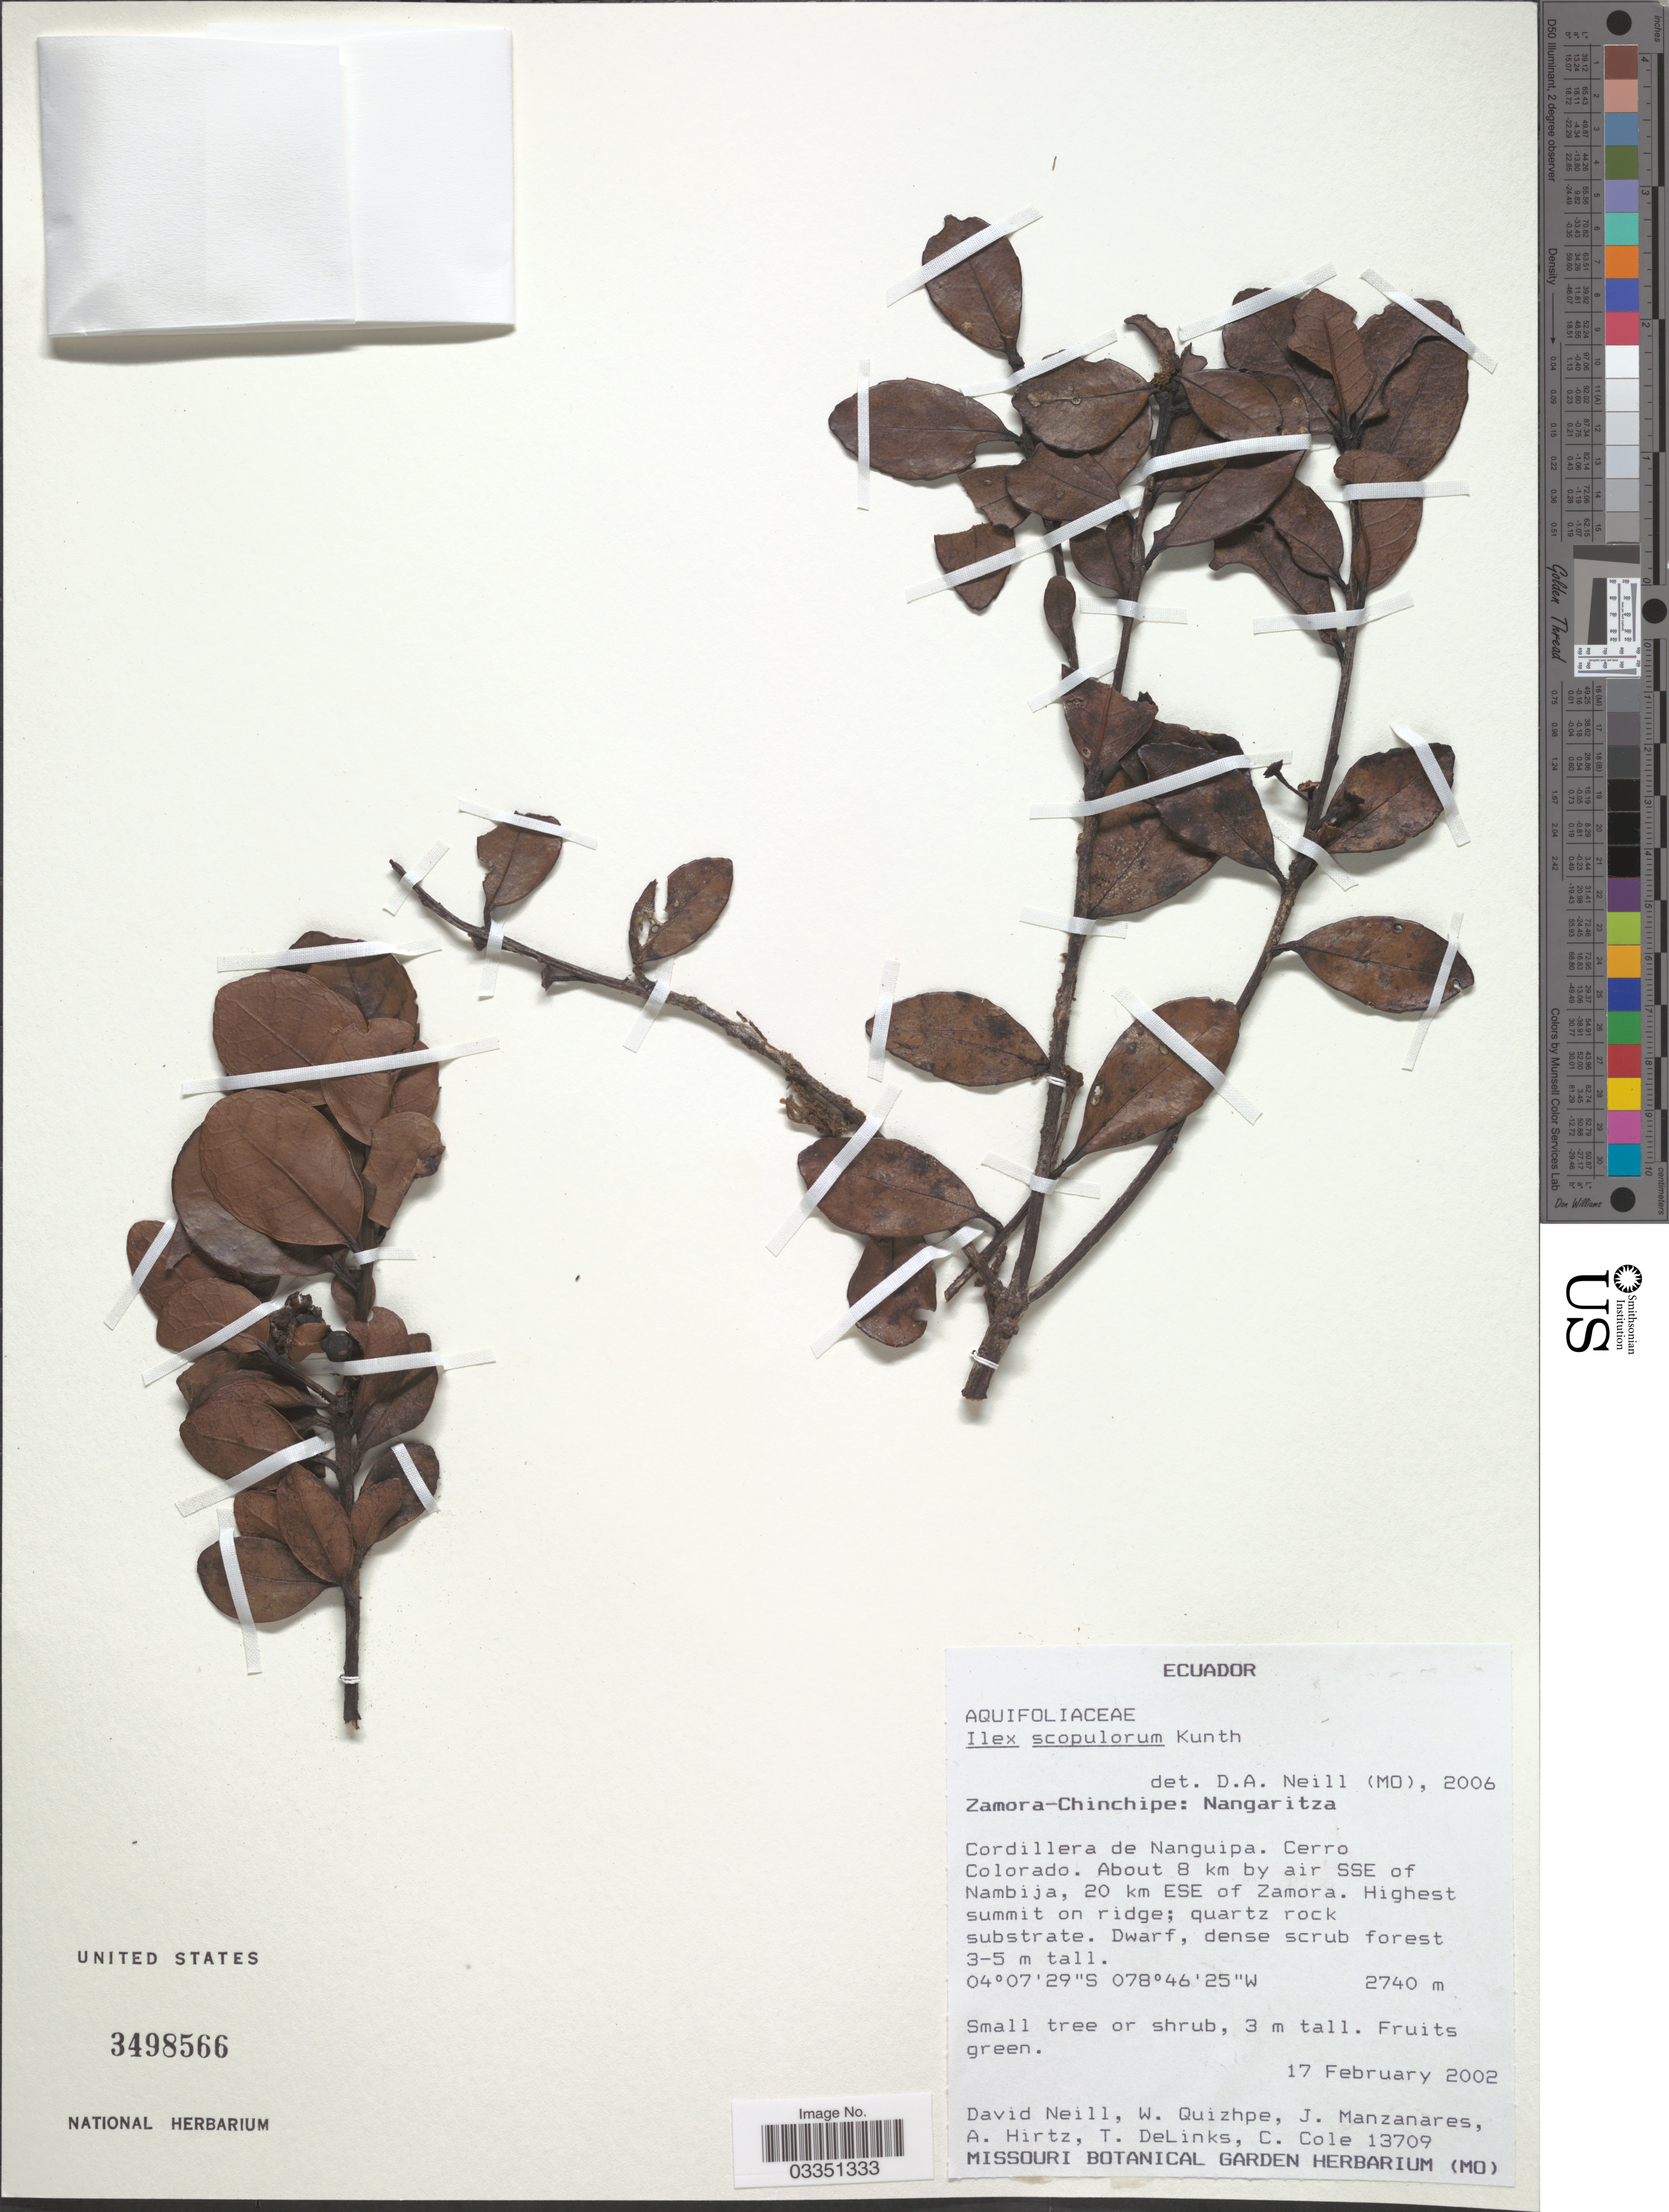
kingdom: Plantae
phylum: Tracheophyta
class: Magnoliopsida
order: Aquifoliales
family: Aquifoliaceae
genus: Ilex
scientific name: Ilex scopulorum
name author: Kunth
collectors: D. Neill, W. Quizhpe, J. Manzanares, A. Hirtz & et al.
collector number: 13709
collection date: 2002-02-17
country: Ecuador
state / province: Zamora-Chinchipe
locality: Nangaritza. Cordillera de Nanguipa. Cerro Colorado. About 8 km by air SSE of Nambija, 20 km ESE of Zamora. Highest summit on ridge.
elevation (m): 2740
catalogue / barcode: US 3498566